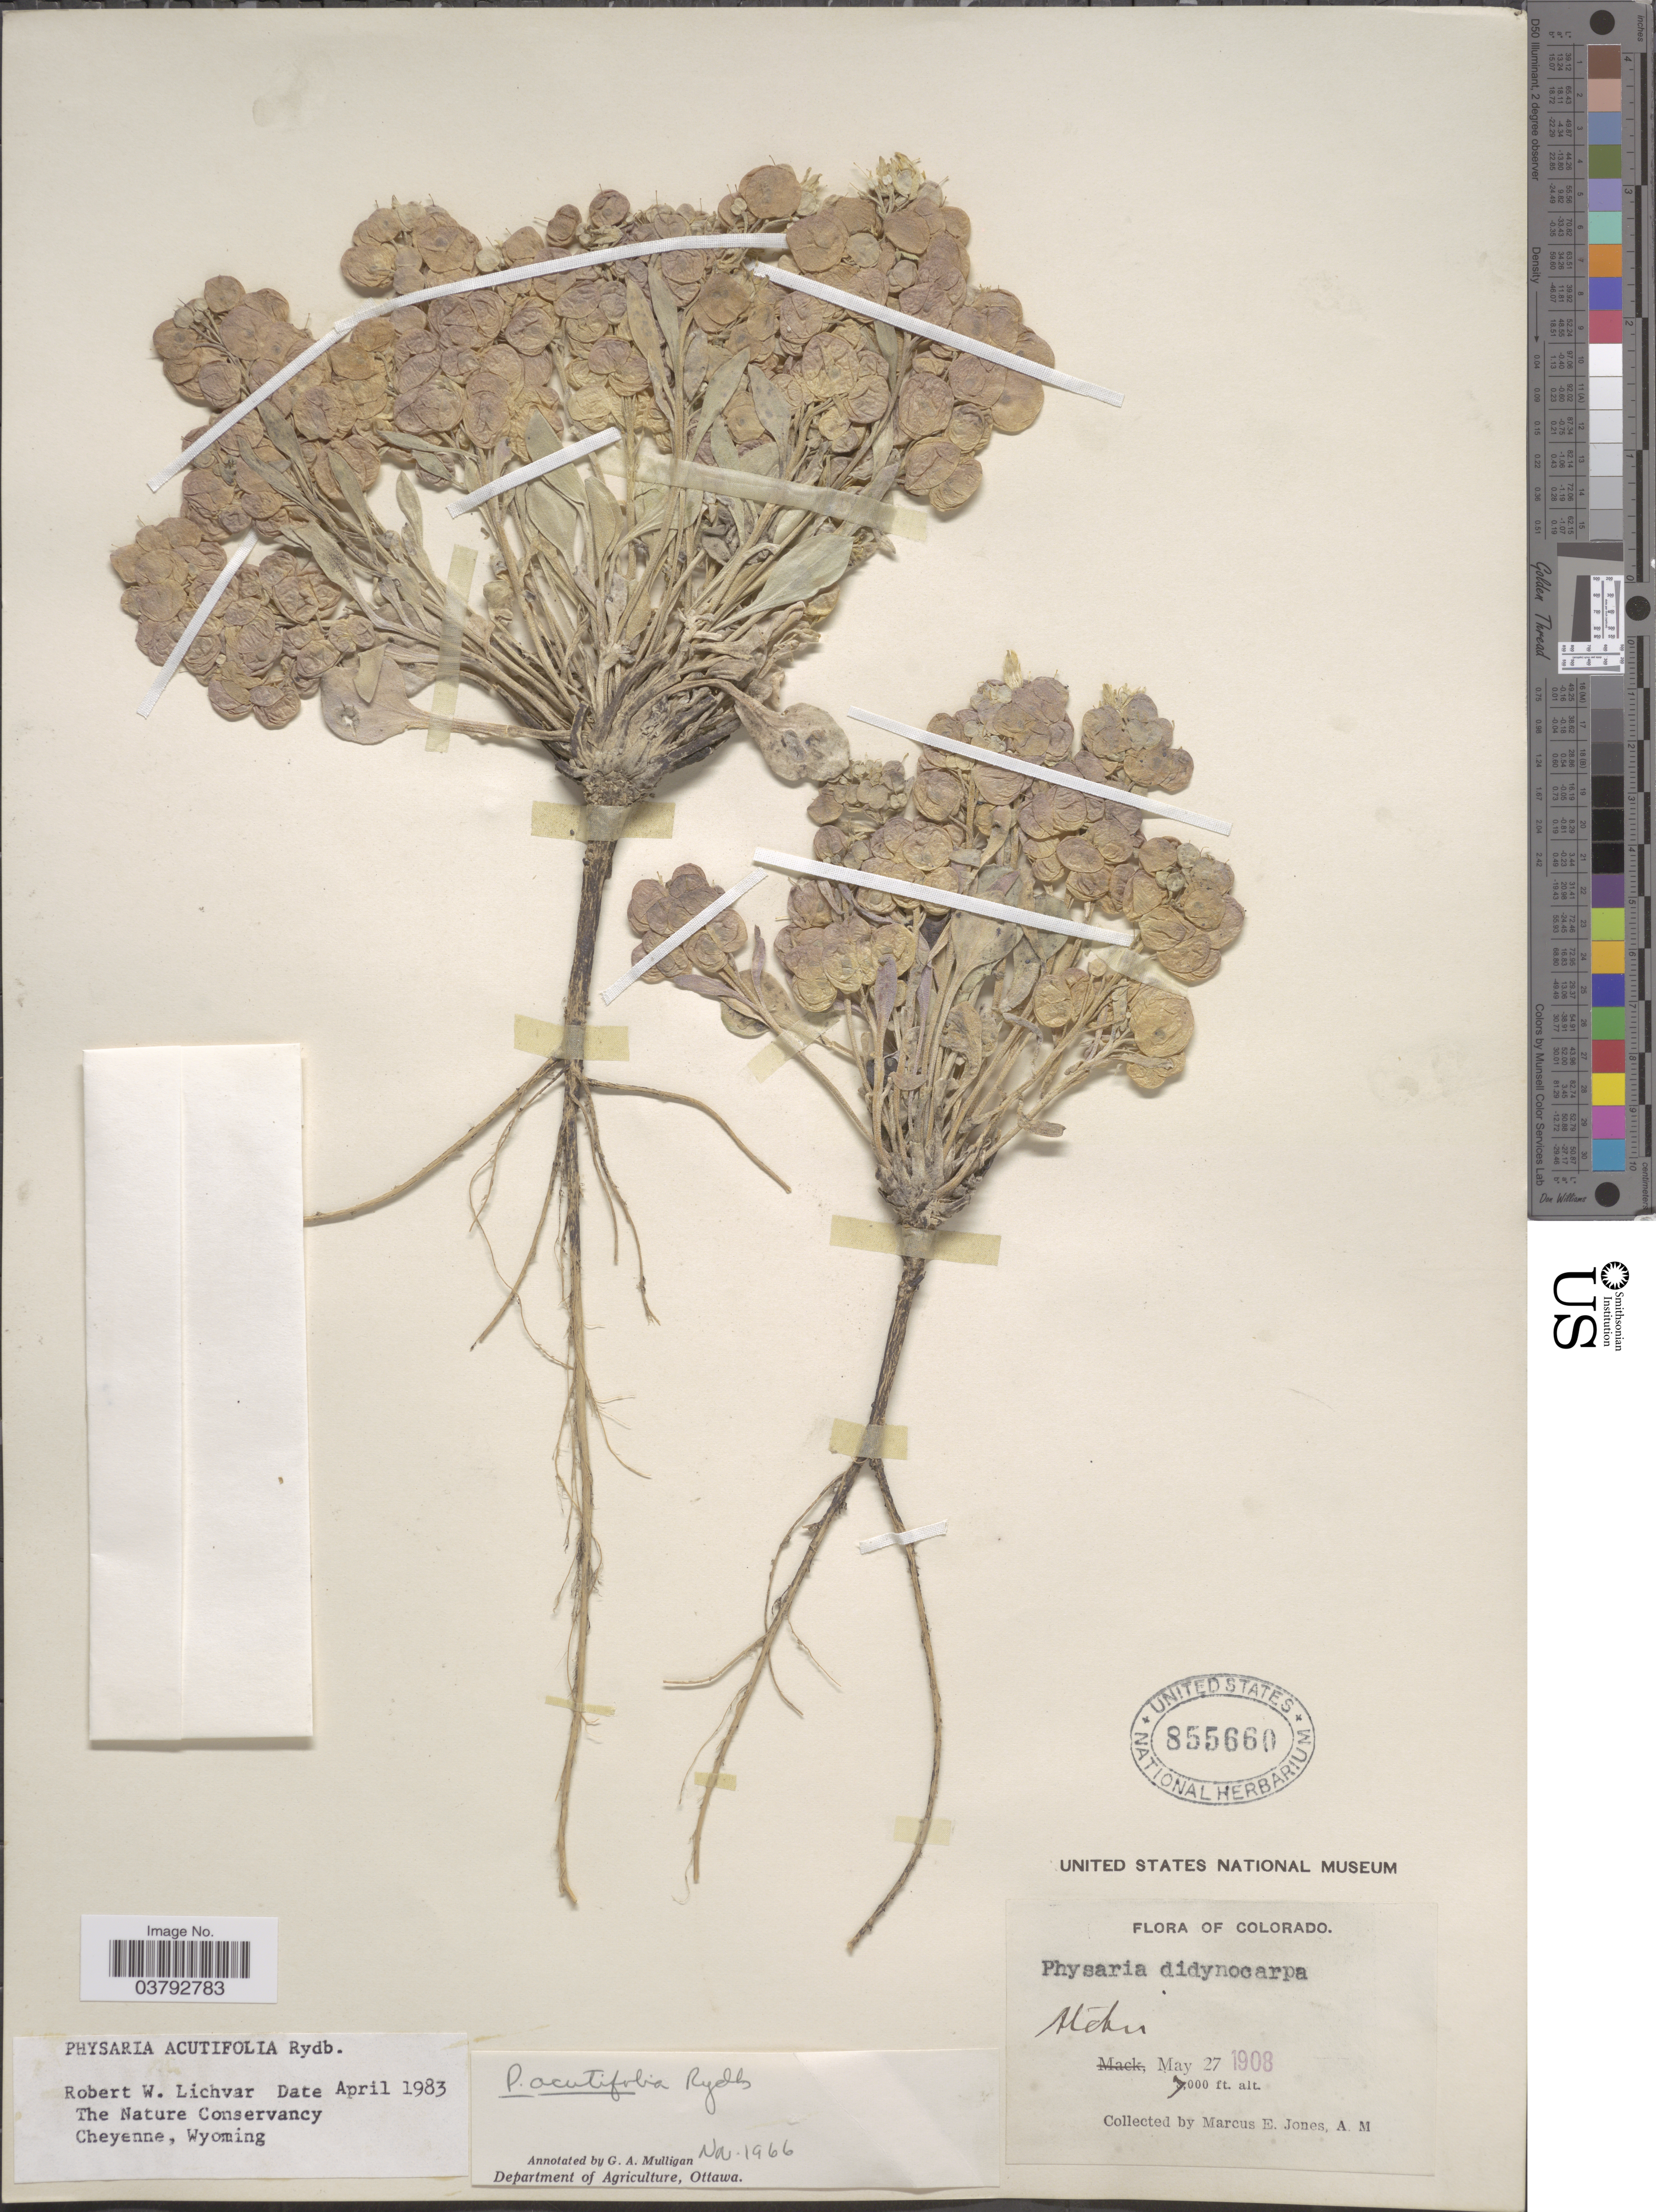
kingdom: Plantae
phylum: Tracheophyta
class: Magnoliopsida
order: Brassicales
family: Brassicaceae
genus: Physaria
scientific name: Physaria acutifolia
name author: Rydb.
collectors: M. E. Jones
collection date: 1908-05-27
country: United States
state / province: Colorado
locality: Mica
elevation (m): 2134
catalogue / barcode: US 855660